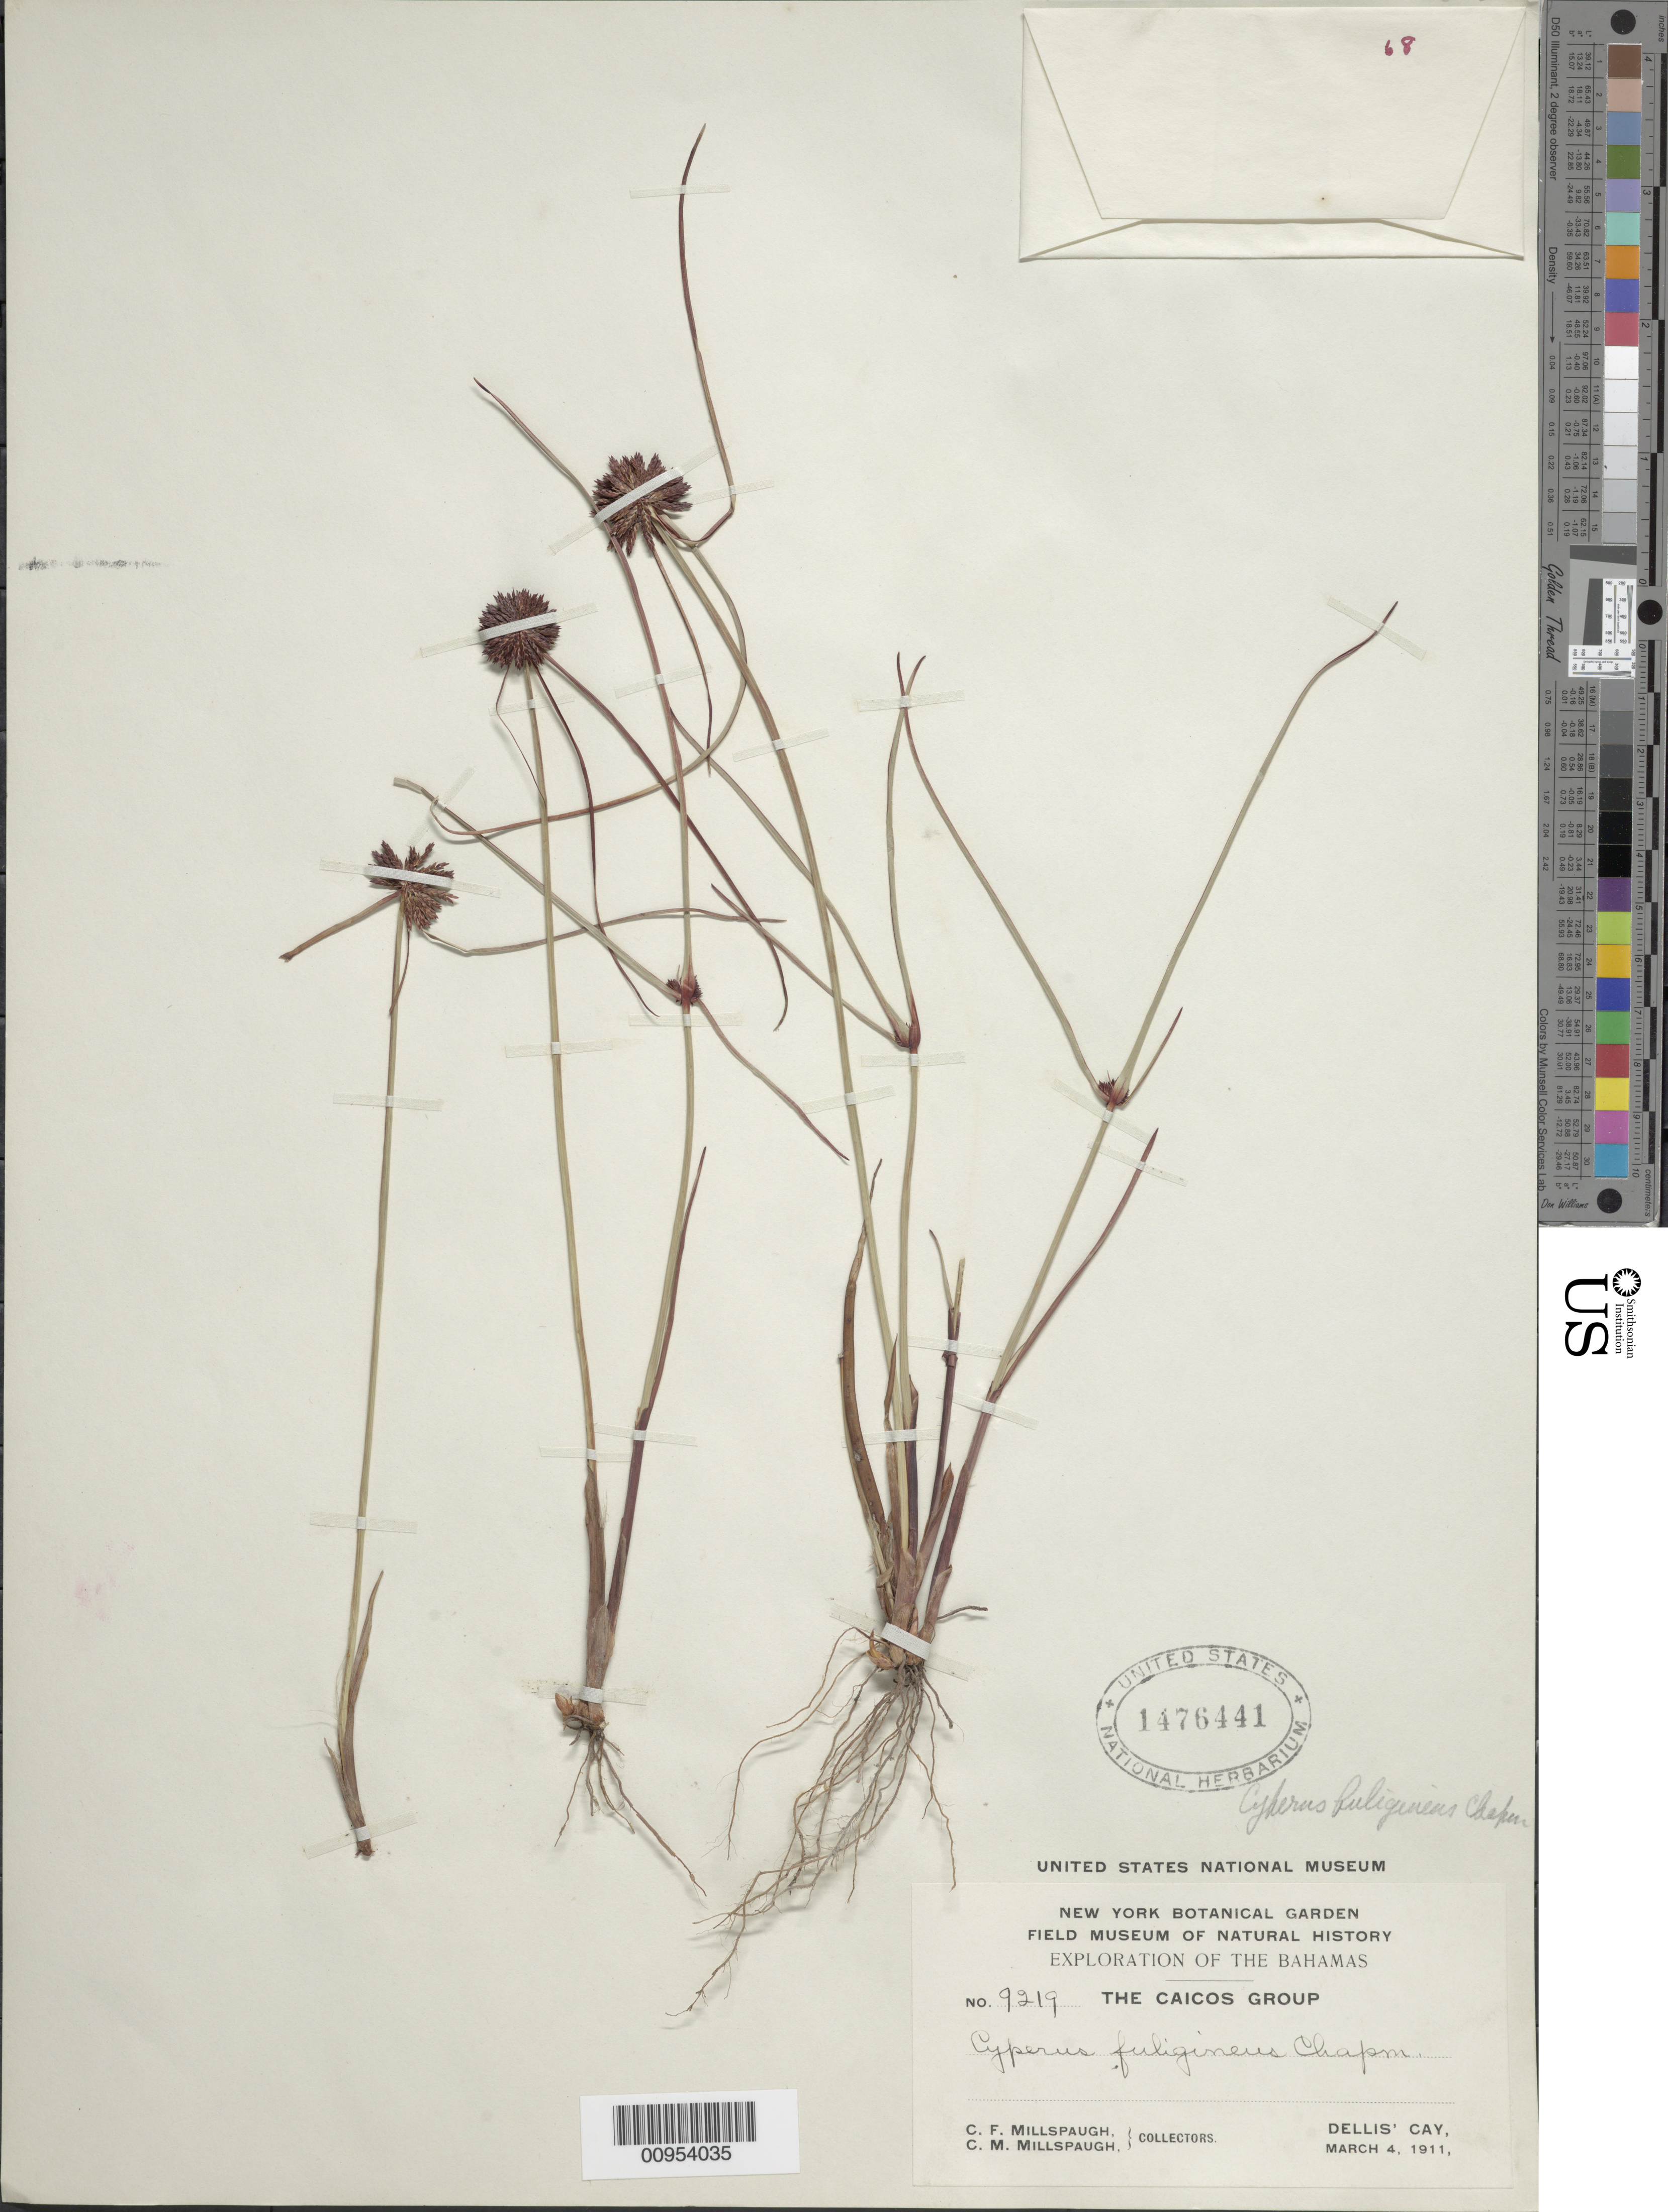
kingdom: Plantae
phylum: Tracheophyta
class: Liliopsida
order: Poales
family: Cyperaceae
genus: Cyperus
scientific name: Cyperus fuligineus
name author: Chapm.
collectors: C. F. Millspaugh & C. Millspaugh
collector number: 9219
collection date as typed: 04 Mar 1911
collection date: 1911-03-04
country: Turks and Caicos Islands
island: Caicos Group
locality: Devil's Cay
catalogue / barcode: US 1476441